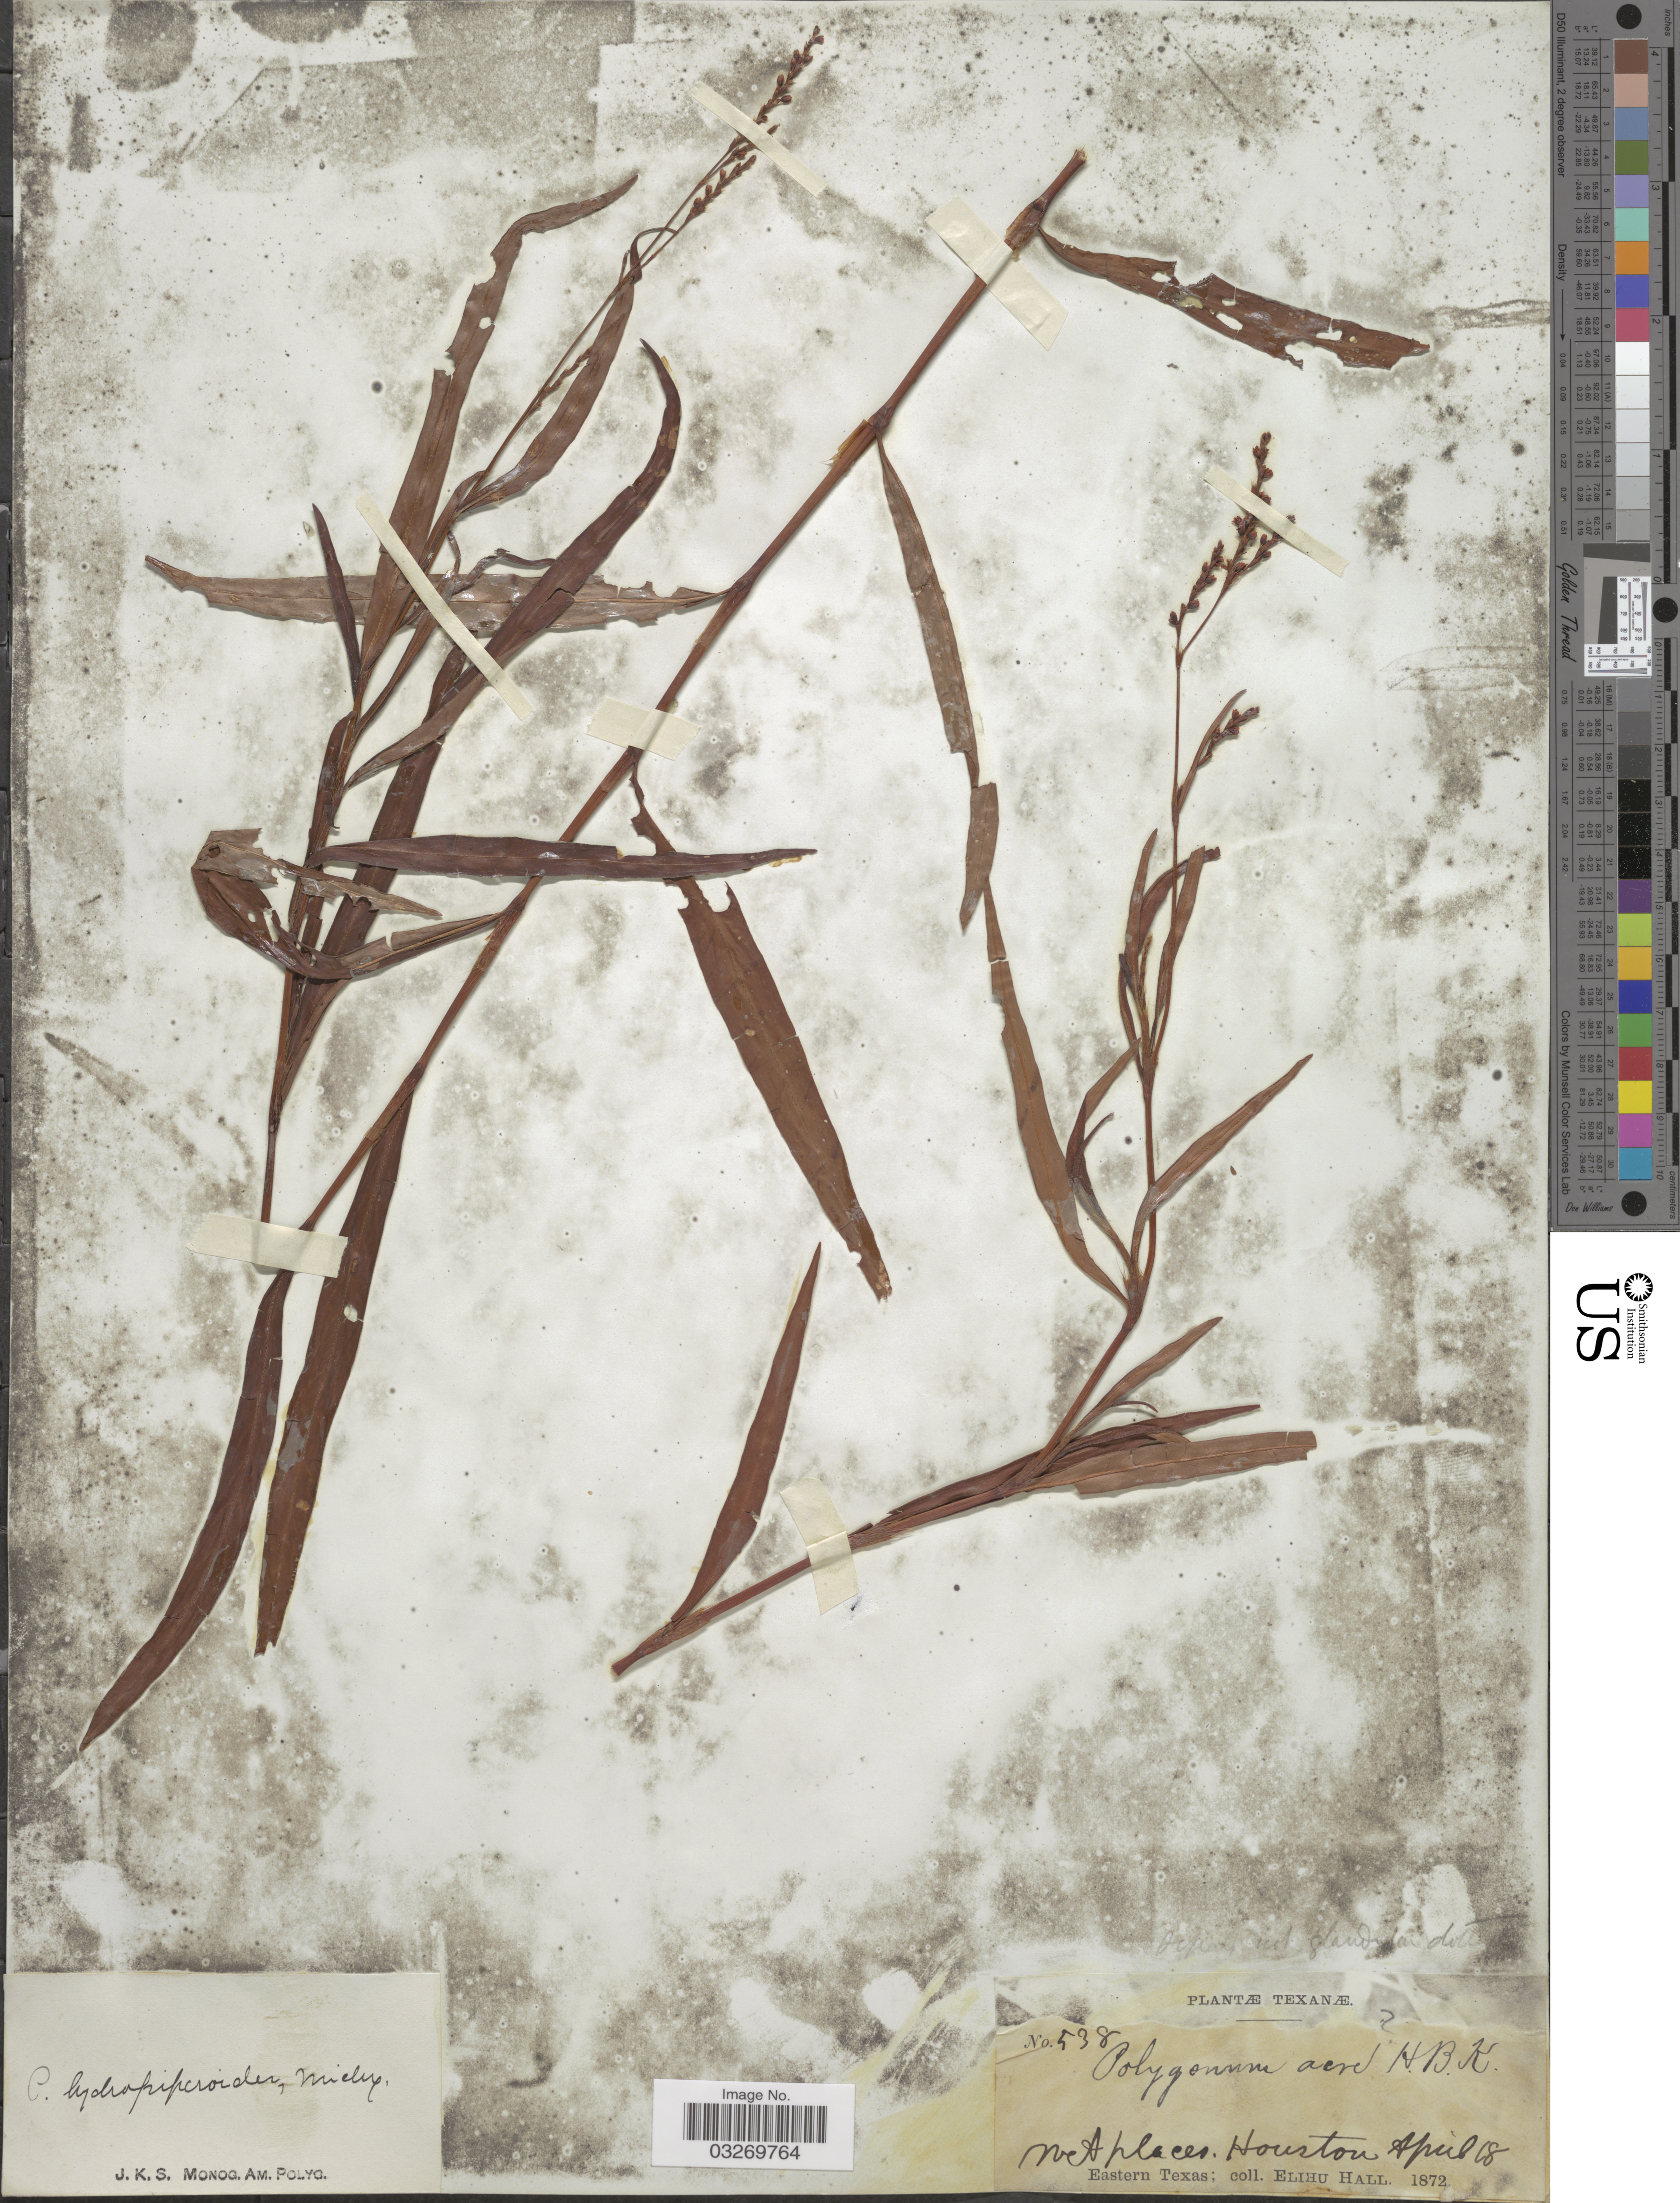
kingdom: Plantae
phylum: Tracheophyta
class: Magnoliopsida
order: Caryophyllales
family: Polygonaceae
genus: Persicaria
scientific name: Persicaria hydropiperoides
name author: (Michx.) Small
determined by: Atha, D. E.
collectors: E. Hall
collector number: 538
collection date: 1872-04-18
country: United States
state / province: Texas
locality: Wet places, Houston. Eastern Texas.